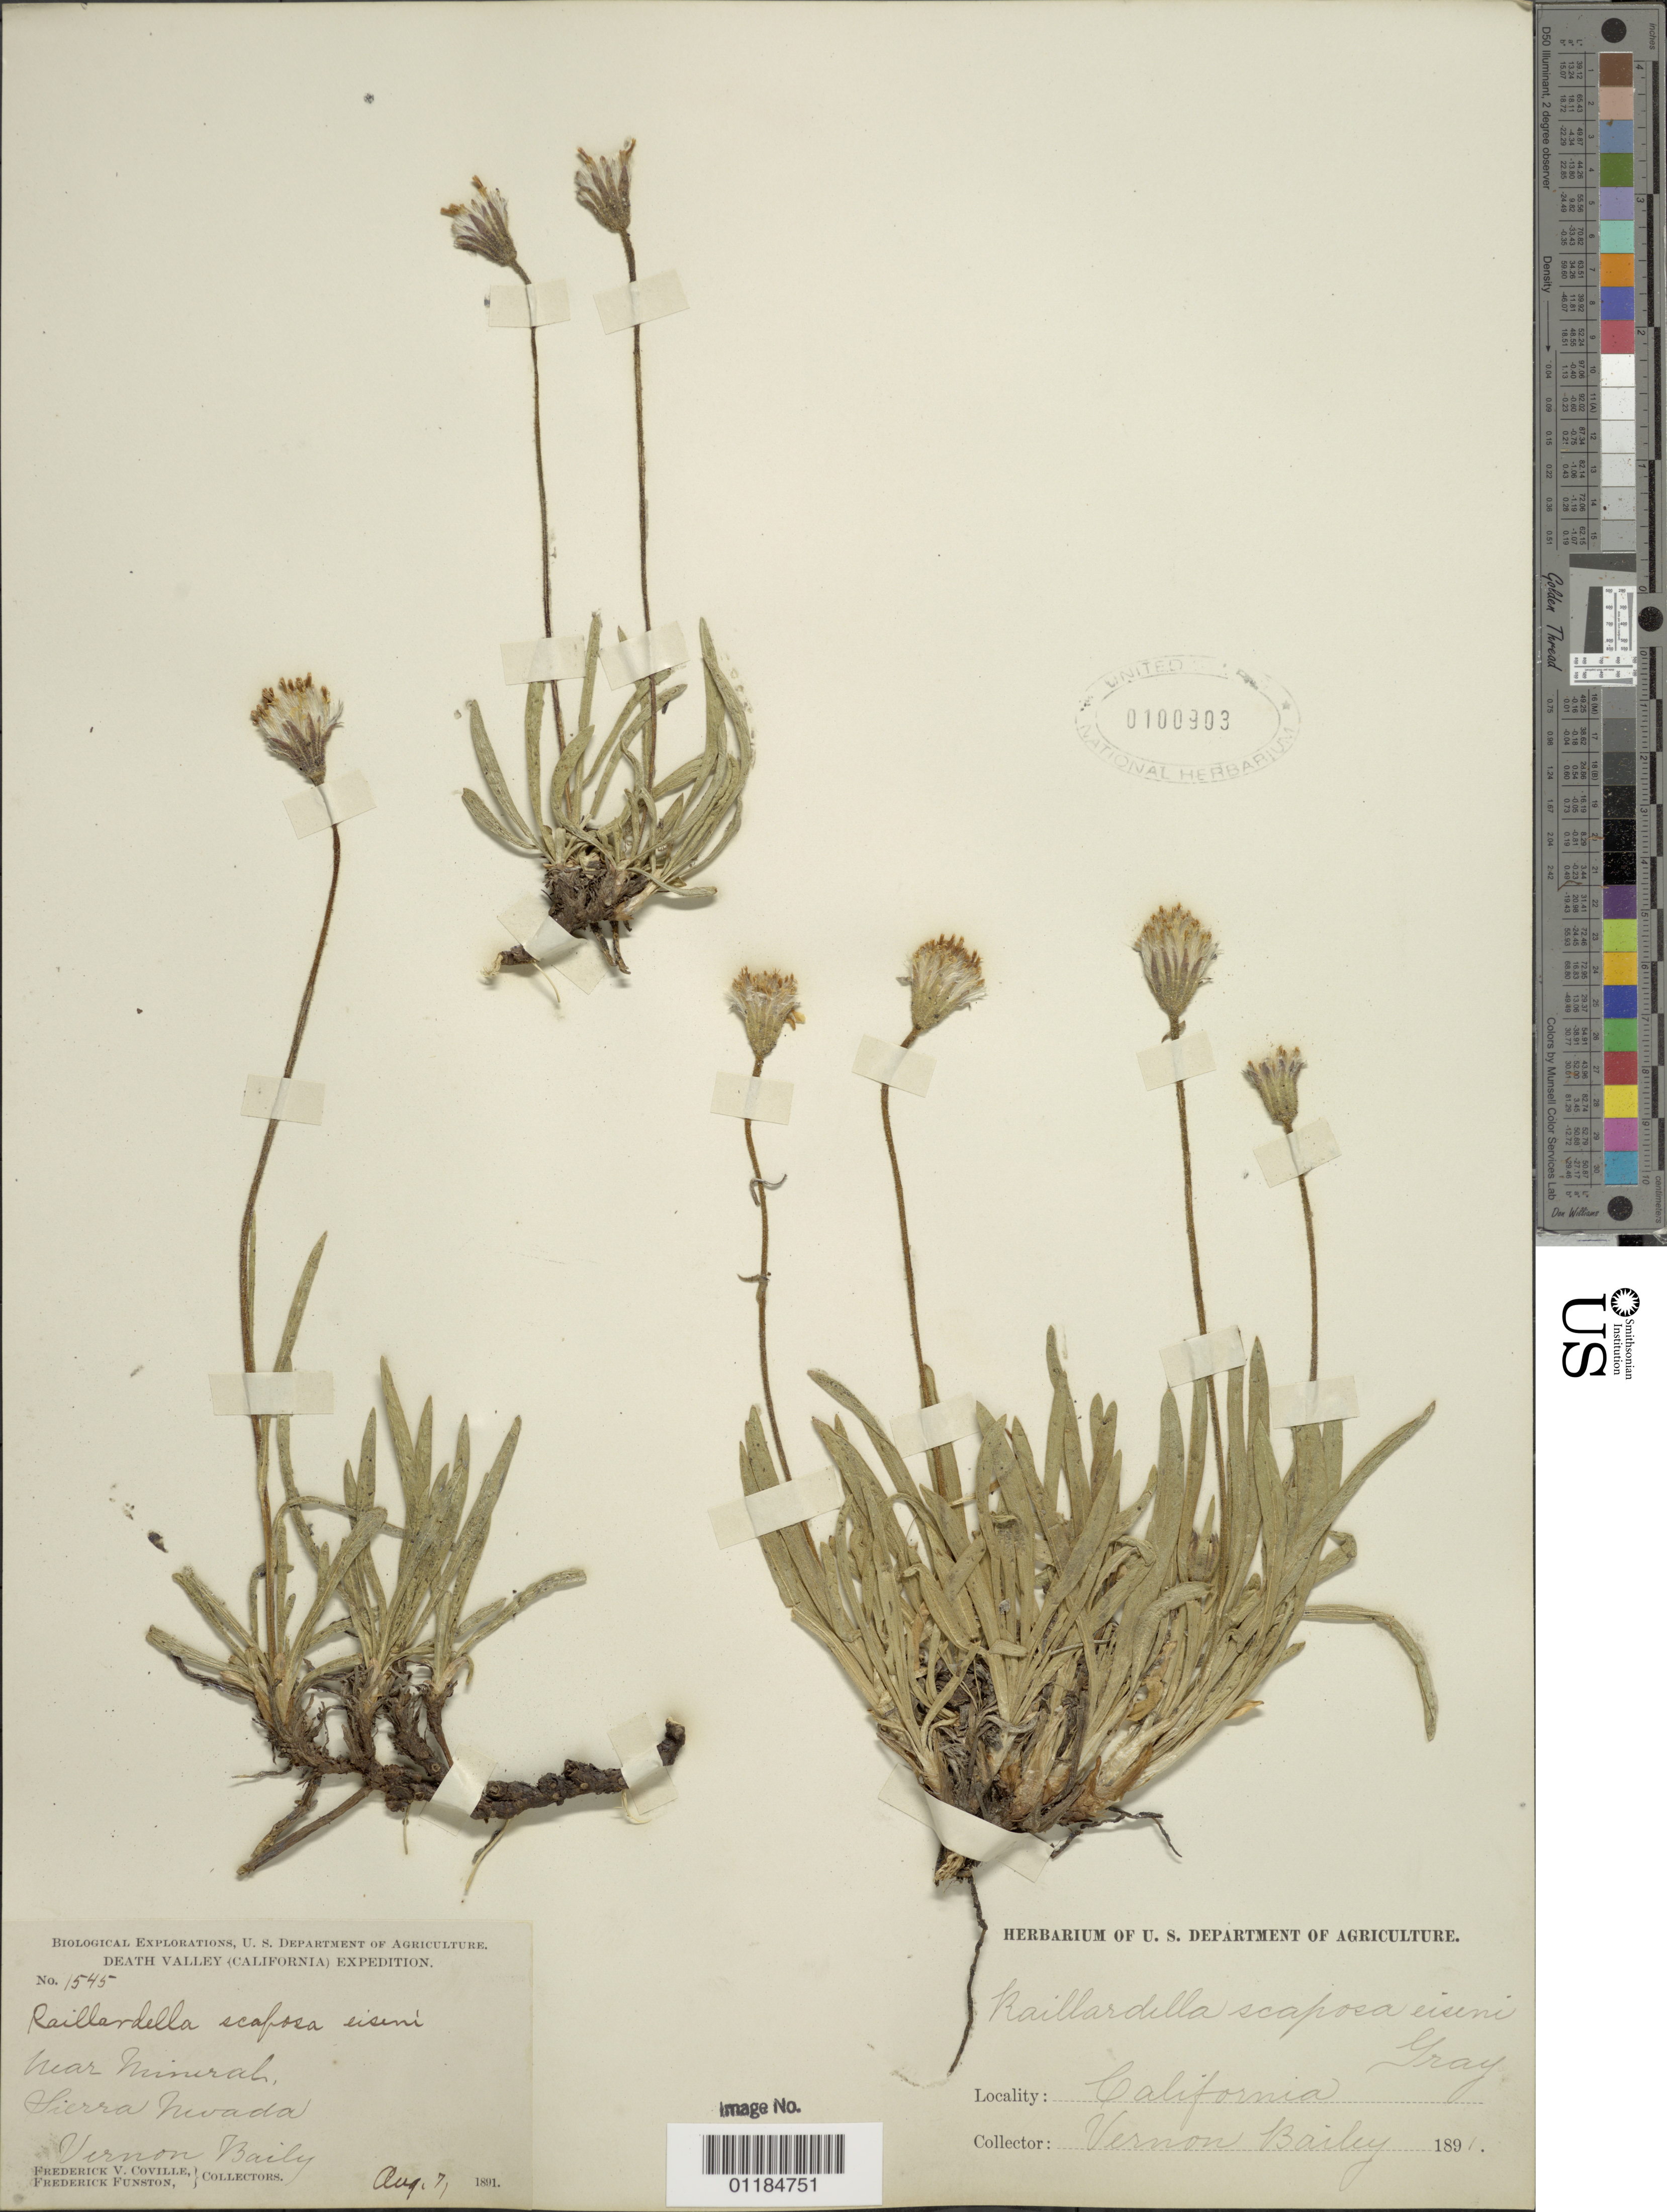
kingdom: Plantae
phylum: Tracheophyta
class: Magnoliopsida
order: Asterales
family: Asteraceae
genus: Raillardella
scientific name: Raillardella scaposa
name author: A. Gray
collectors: V. O. Bailey, F. V. Coville & F. Funston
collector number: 1545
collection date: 1891-08-07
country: United States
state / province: California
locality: near Mineral, Sierra Nevada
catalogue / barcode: US 100903